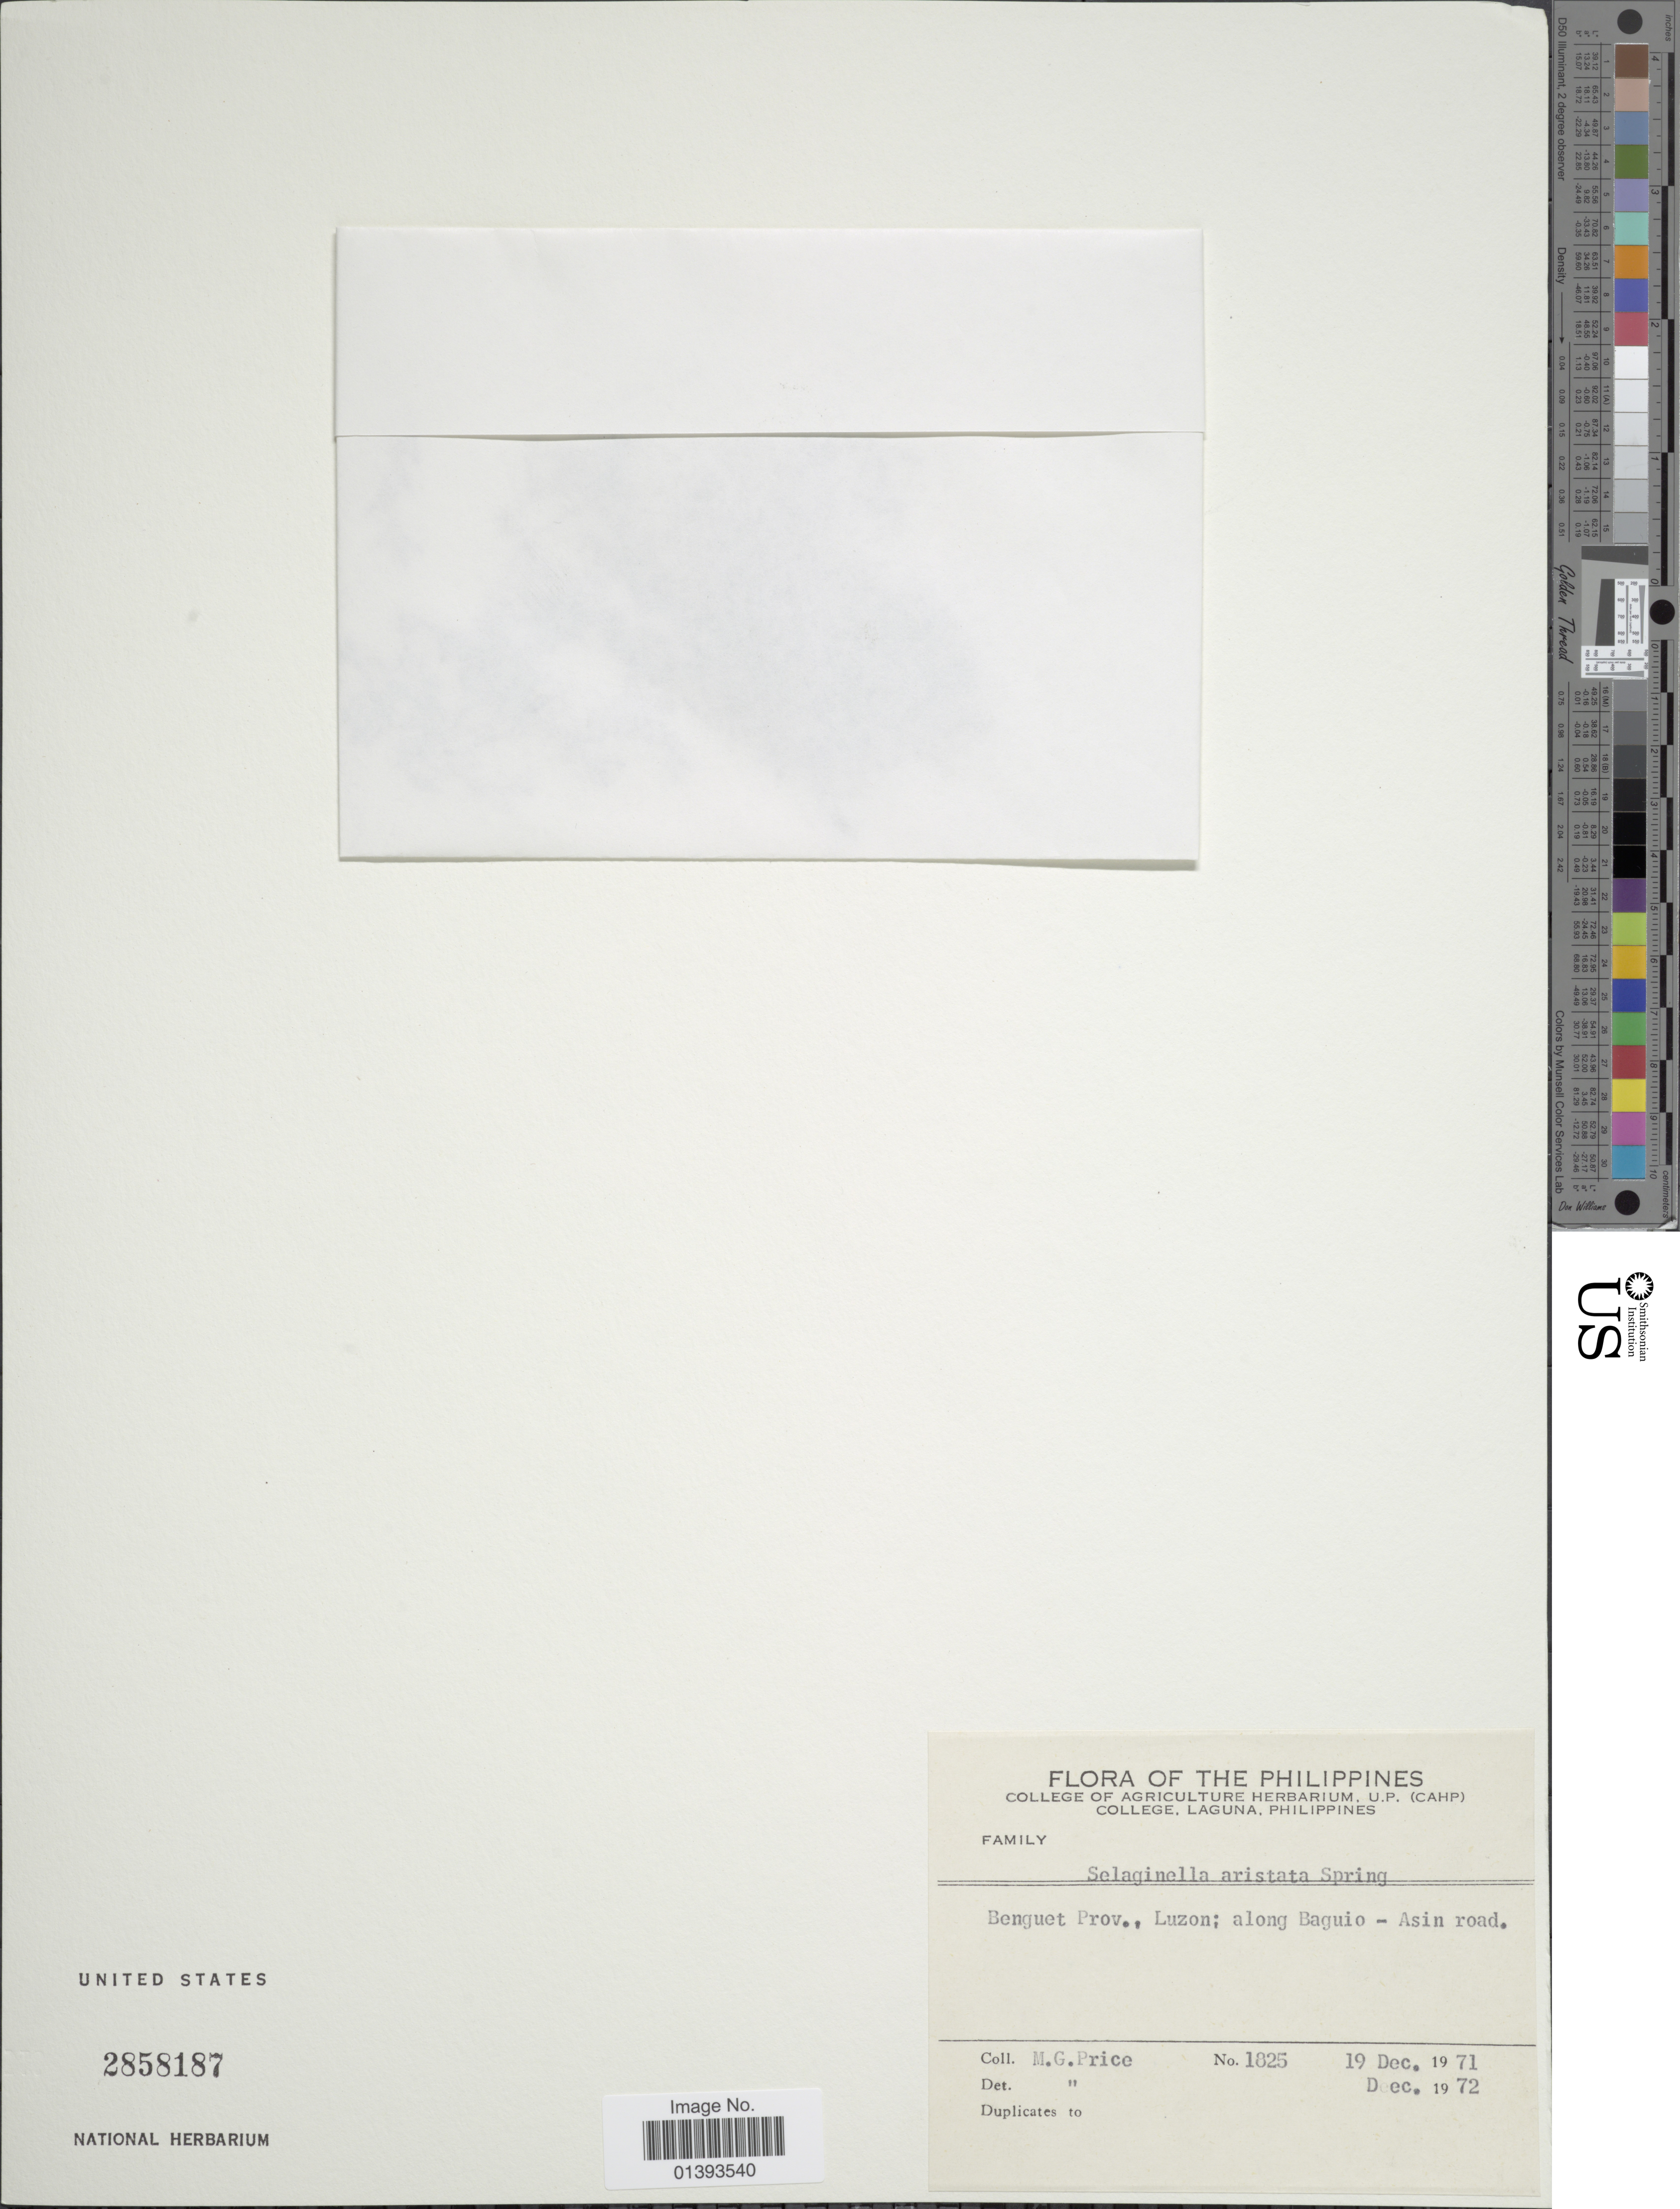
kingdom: Plantae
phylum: Tracheophyta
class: Lycopodiopsida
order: Selaginellales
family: Selaginellaceae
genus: Selaginella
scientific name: Selaginella aristata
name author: Spring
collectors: M. G. Price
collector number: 1825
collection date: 1971-12-19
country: Philippines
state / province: Central Luzon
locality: Benguet Prov. Luzon; along Baguio-Asin road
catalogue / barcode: US 2858187